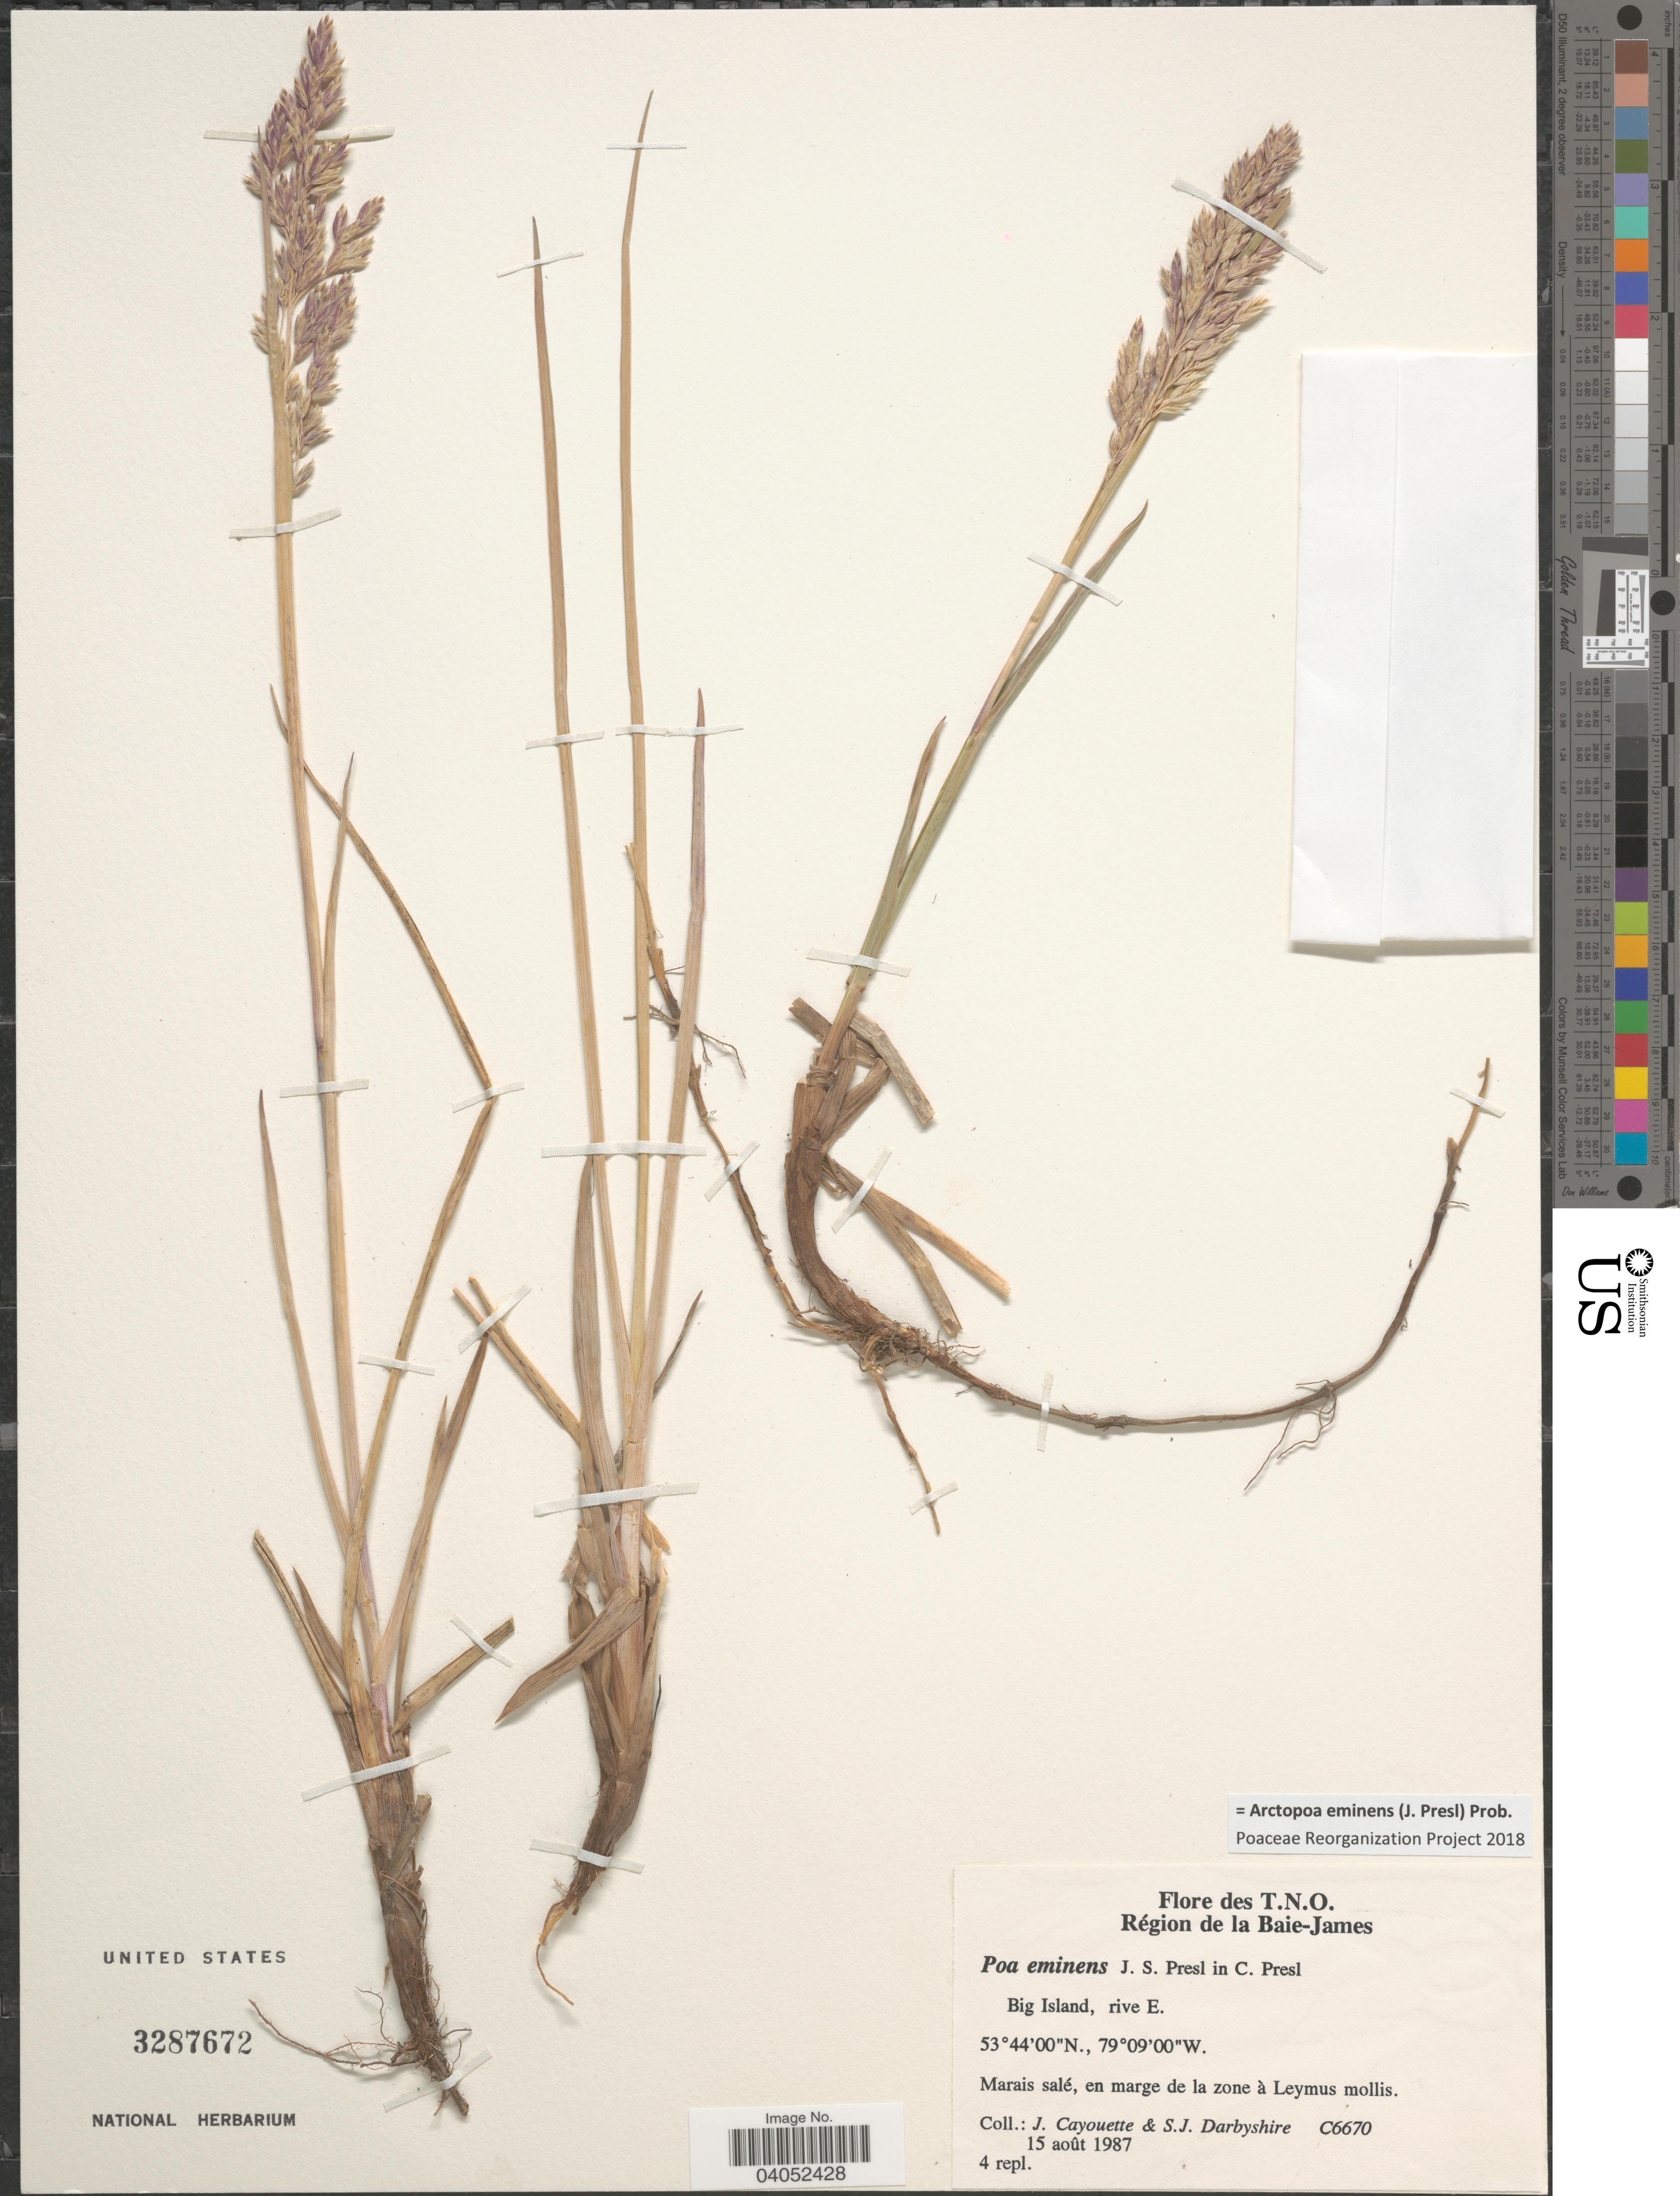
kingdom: Plantae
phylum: Tracheophyta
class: Liliopsida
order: Poales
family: Poaceae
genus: Arctopoa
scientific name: Arctopoa eminens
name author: (J. Presl) Prob.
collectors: J. Cayouette & S. Darbyshire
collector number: C6670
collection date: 1987-08-15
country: Canada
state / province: Quebec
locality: T.N.O. Région de la Baie-James. Big Island, rive E. Marais salé, en marge de la zone à Leymus mollis.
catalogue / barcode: US 3287672